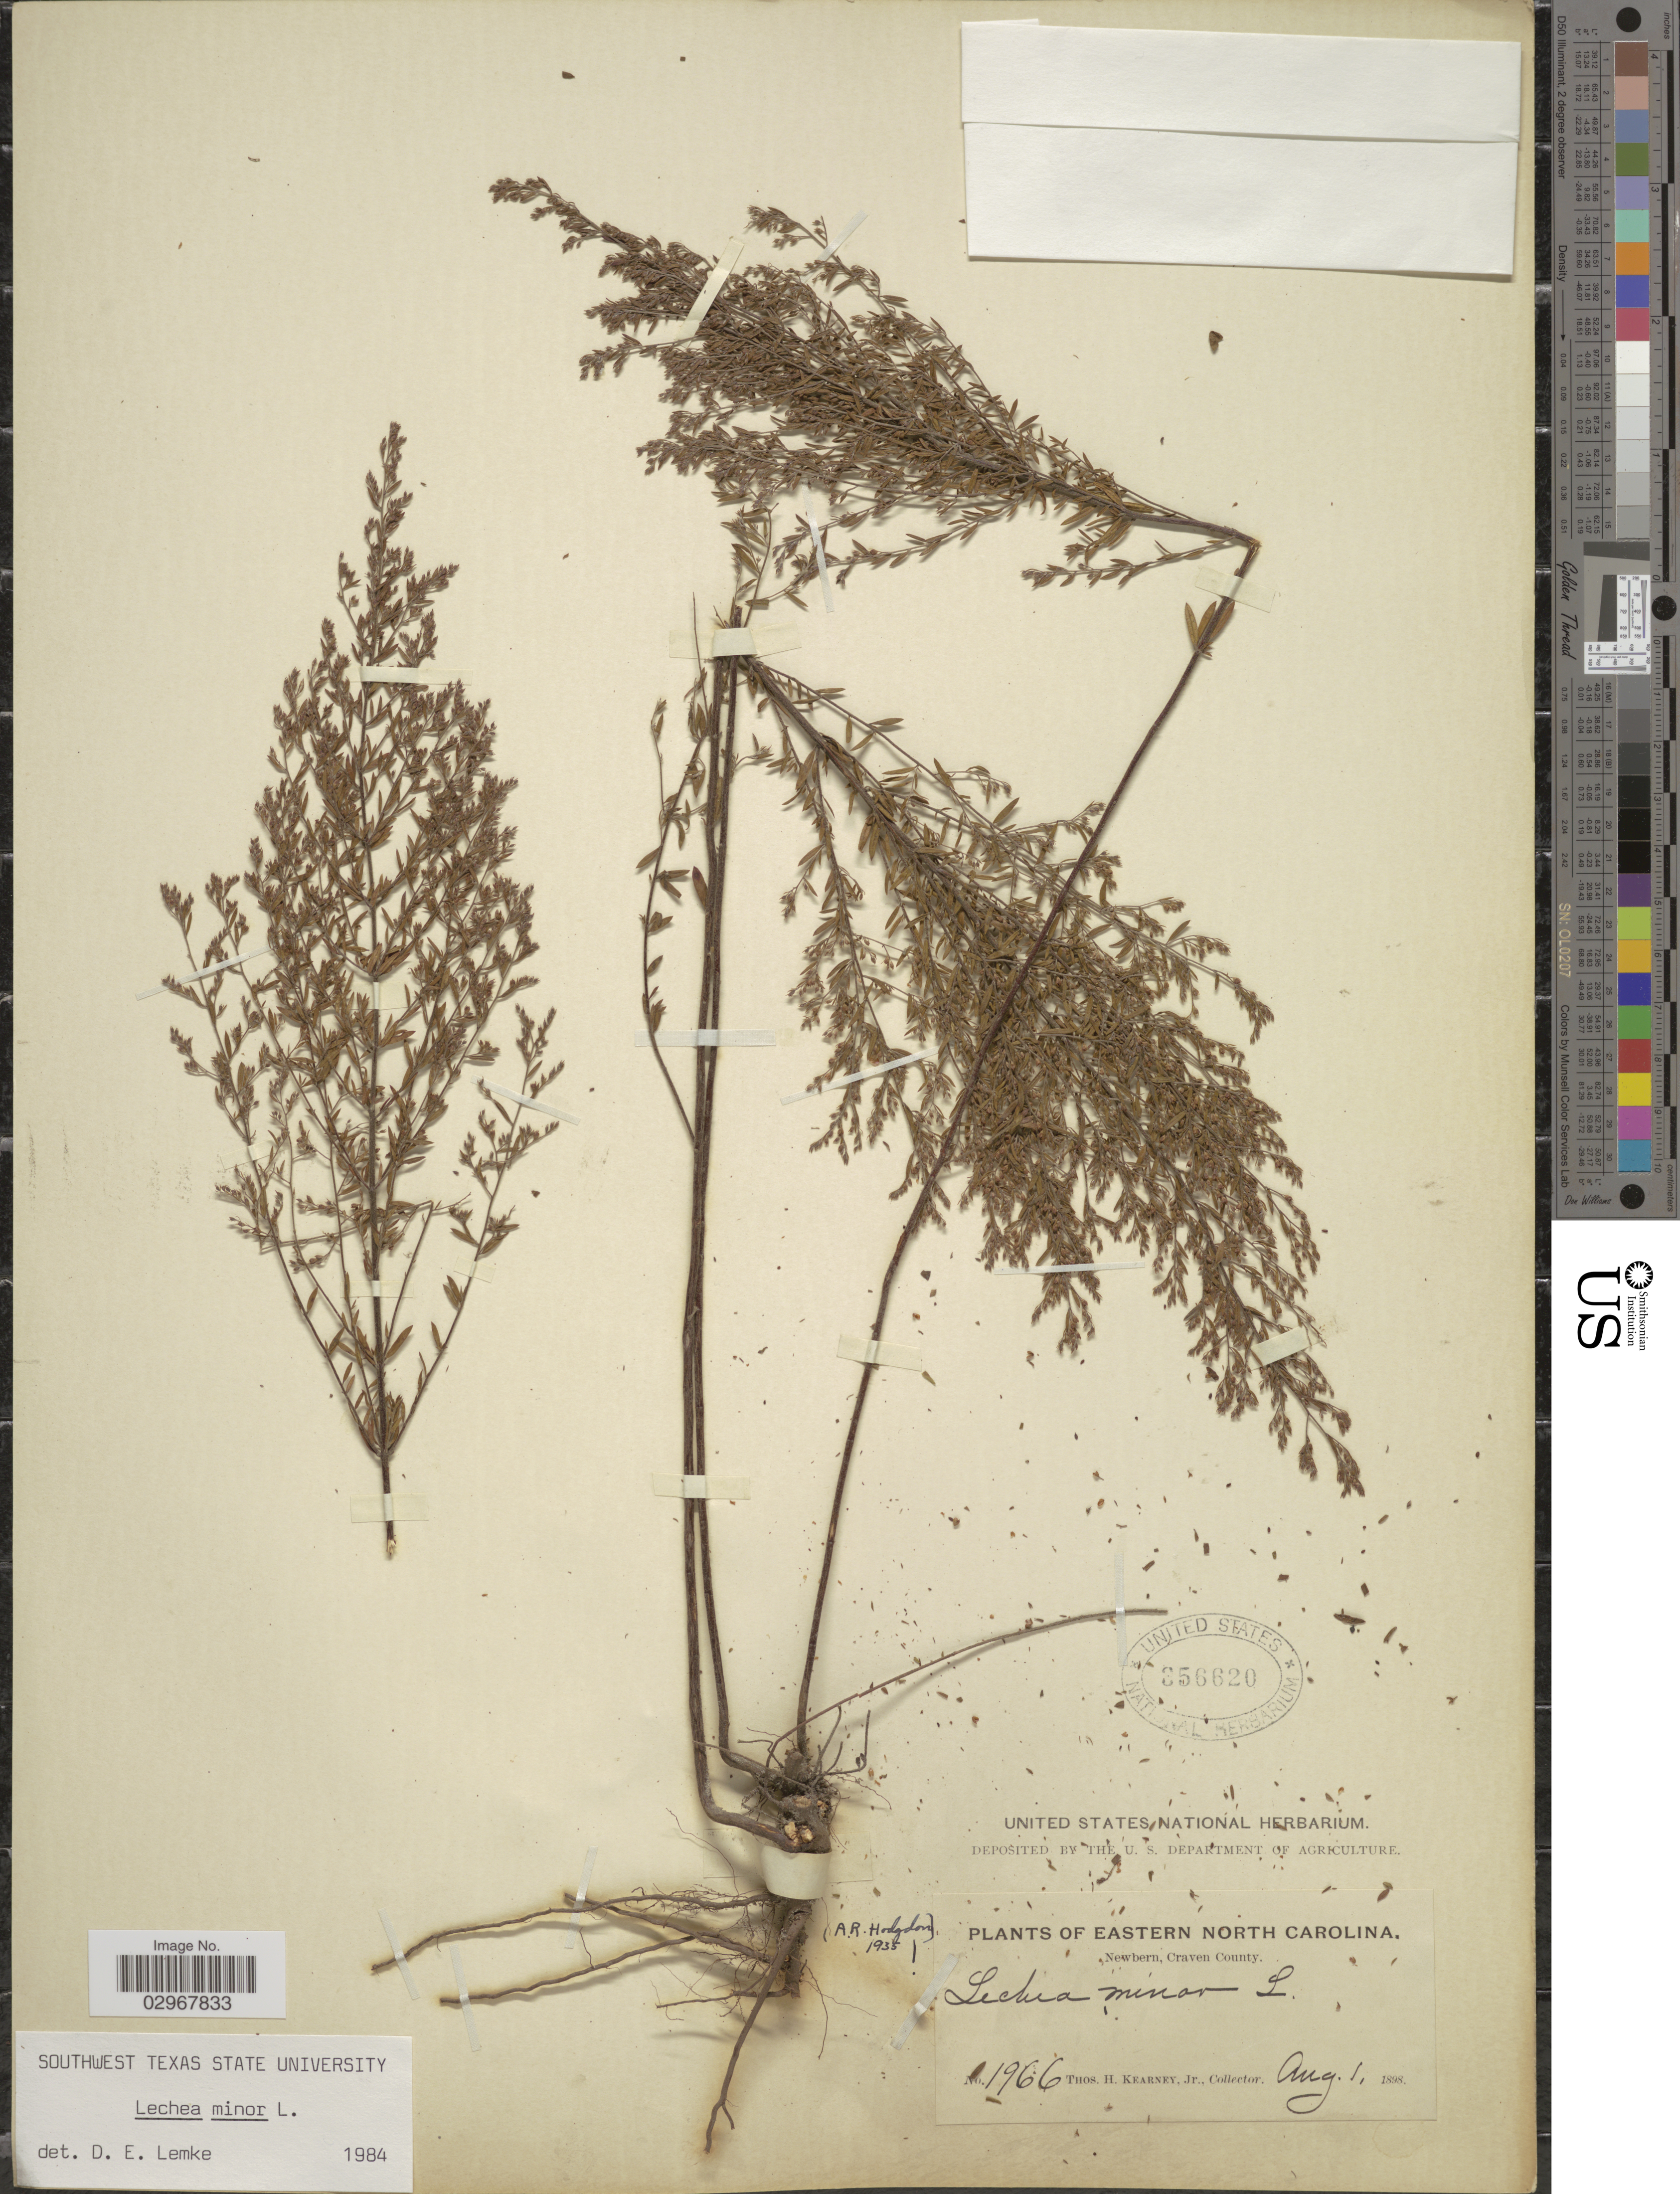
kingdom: Plantae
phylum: Tracheophyta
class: Magnoliopsida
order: Malvales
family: Cistaceae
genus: Lechea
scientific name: Lechea minor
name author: L.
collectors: T. H. Kearney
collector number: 1966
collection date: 1898-08-01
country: United States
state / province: North Carolina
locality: Eastern North Carolina. Newbern, Craven County.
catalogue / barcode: US 356620